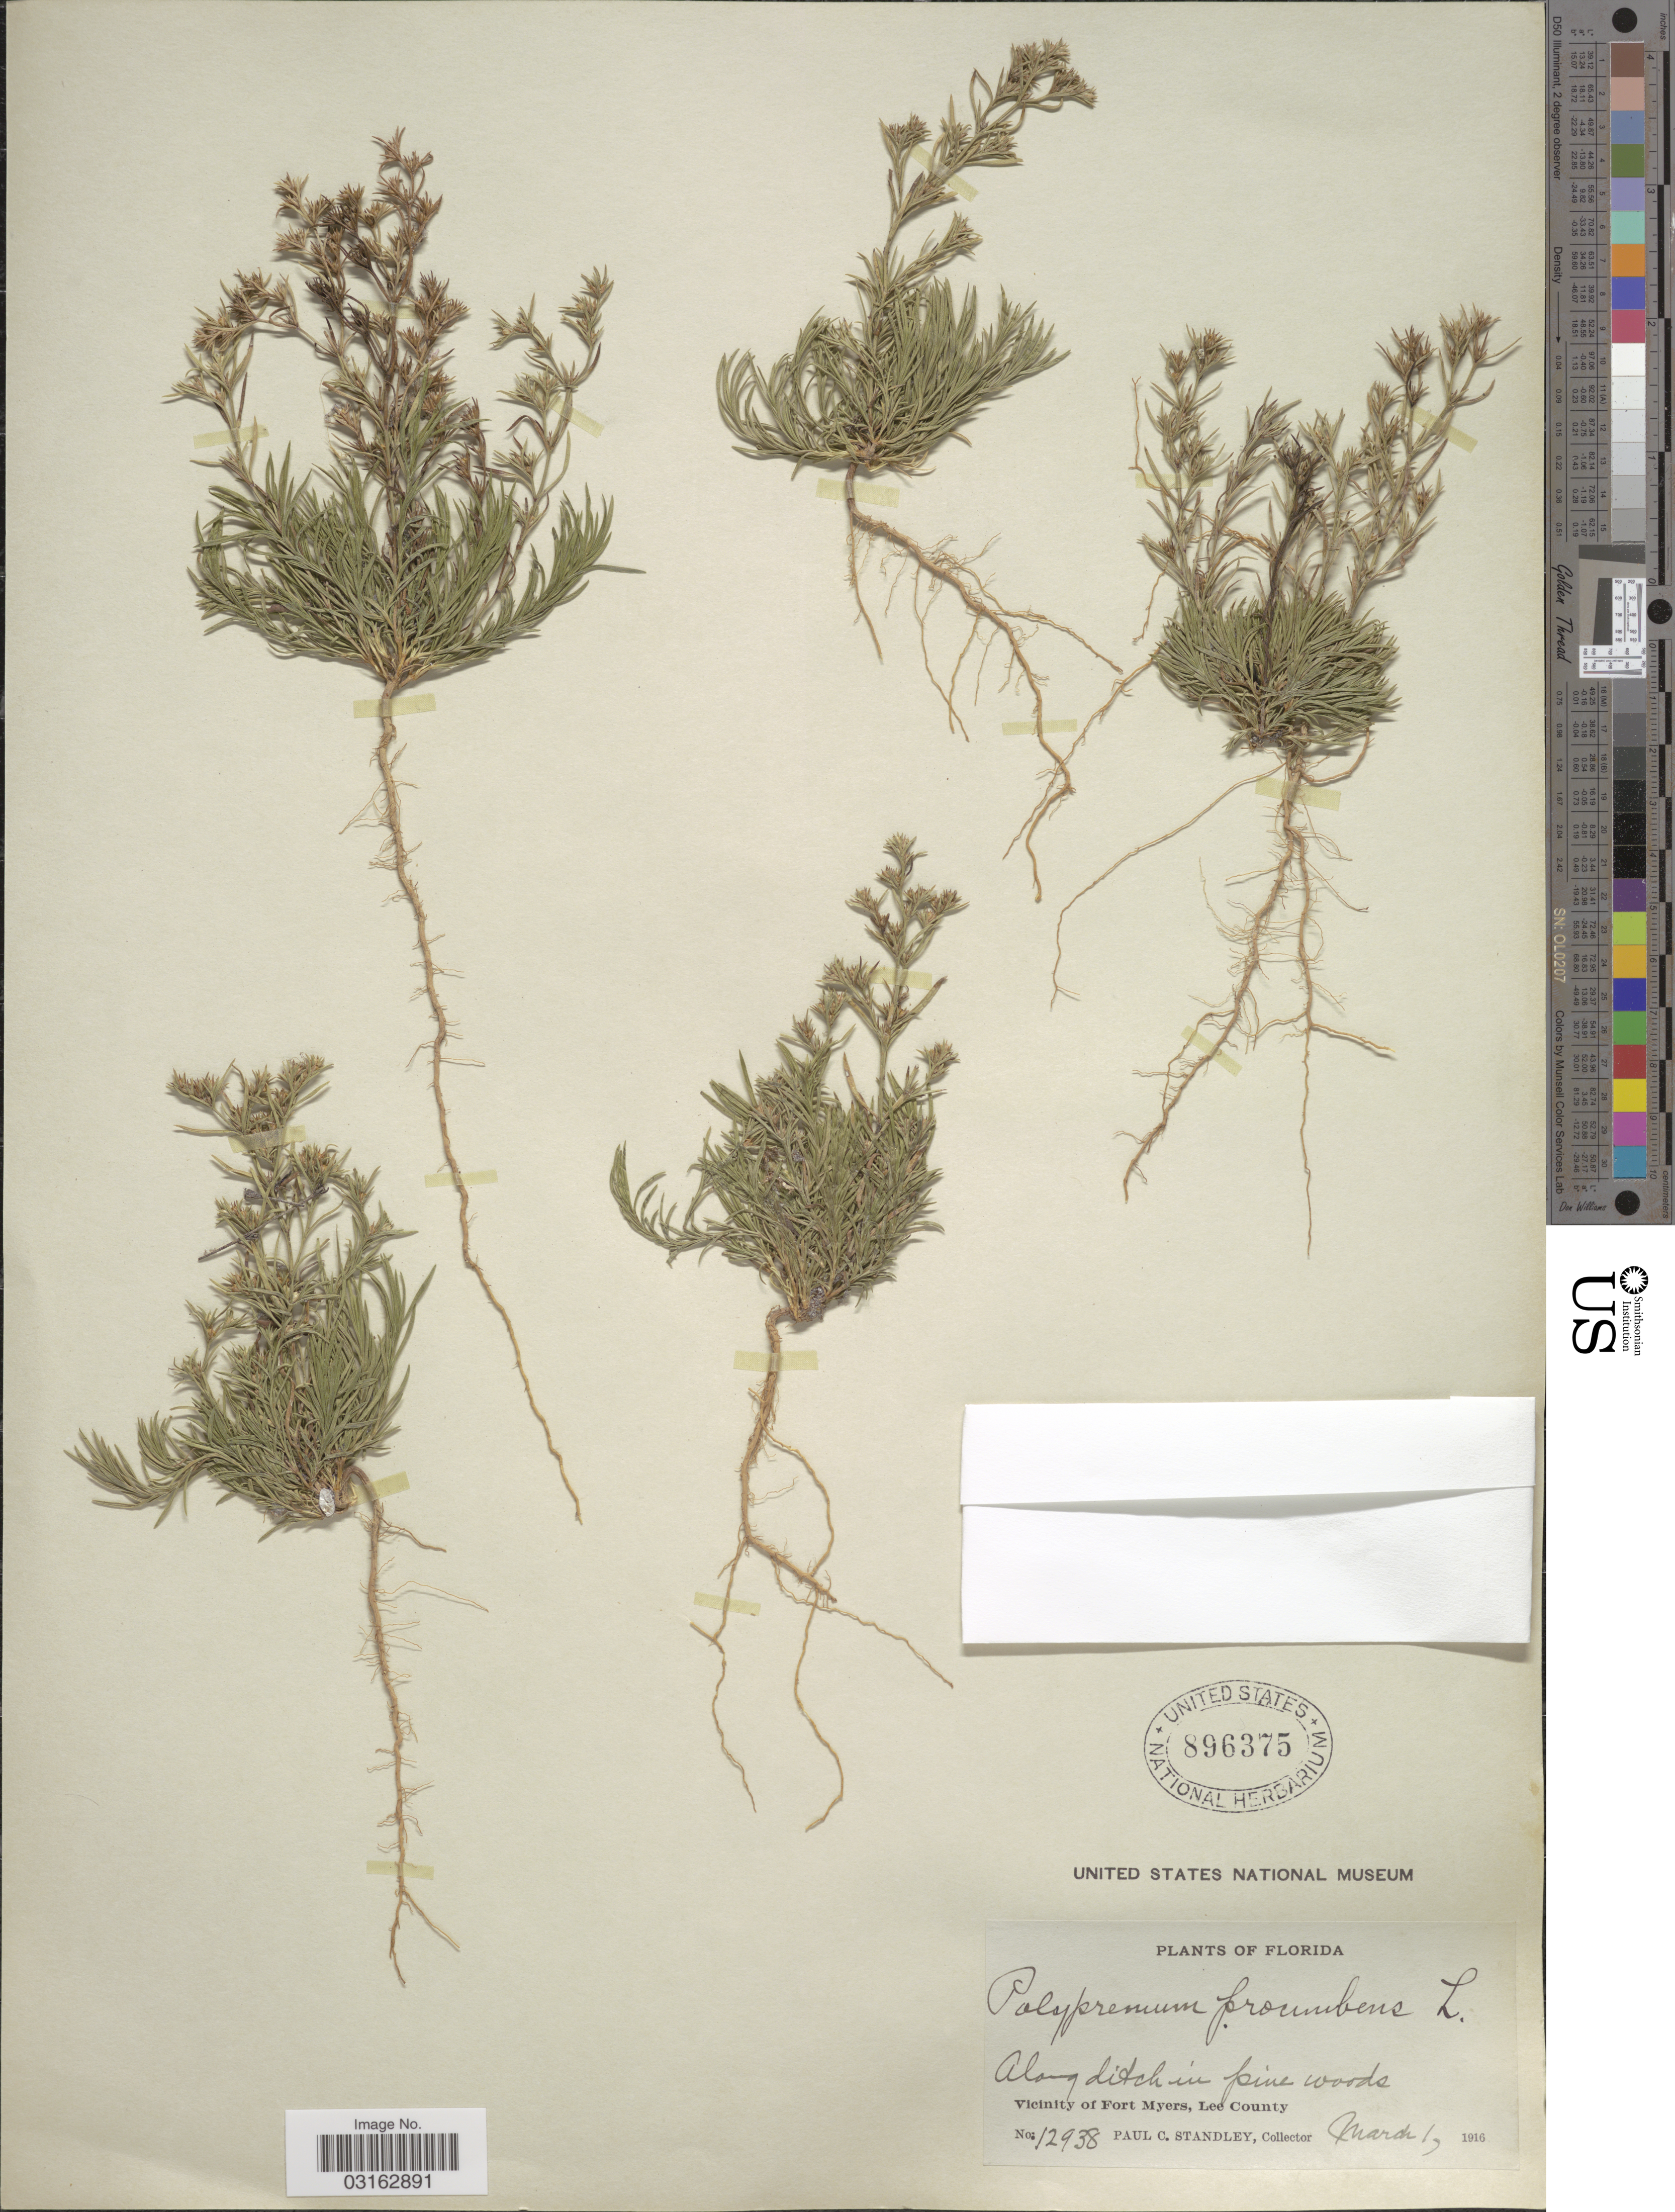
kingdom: Plantae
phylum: Tracheophyta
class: Magnoliopsida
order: Lamiales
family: Tetrachondraceae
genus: Polypremum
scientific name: Polypremum procumbens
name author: L.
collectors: P. C. Standley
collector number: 12938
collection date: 1916-03-01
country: United States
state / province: Florida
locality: Vicinity of Fort Myers, Lee County.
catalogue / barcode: US 896375